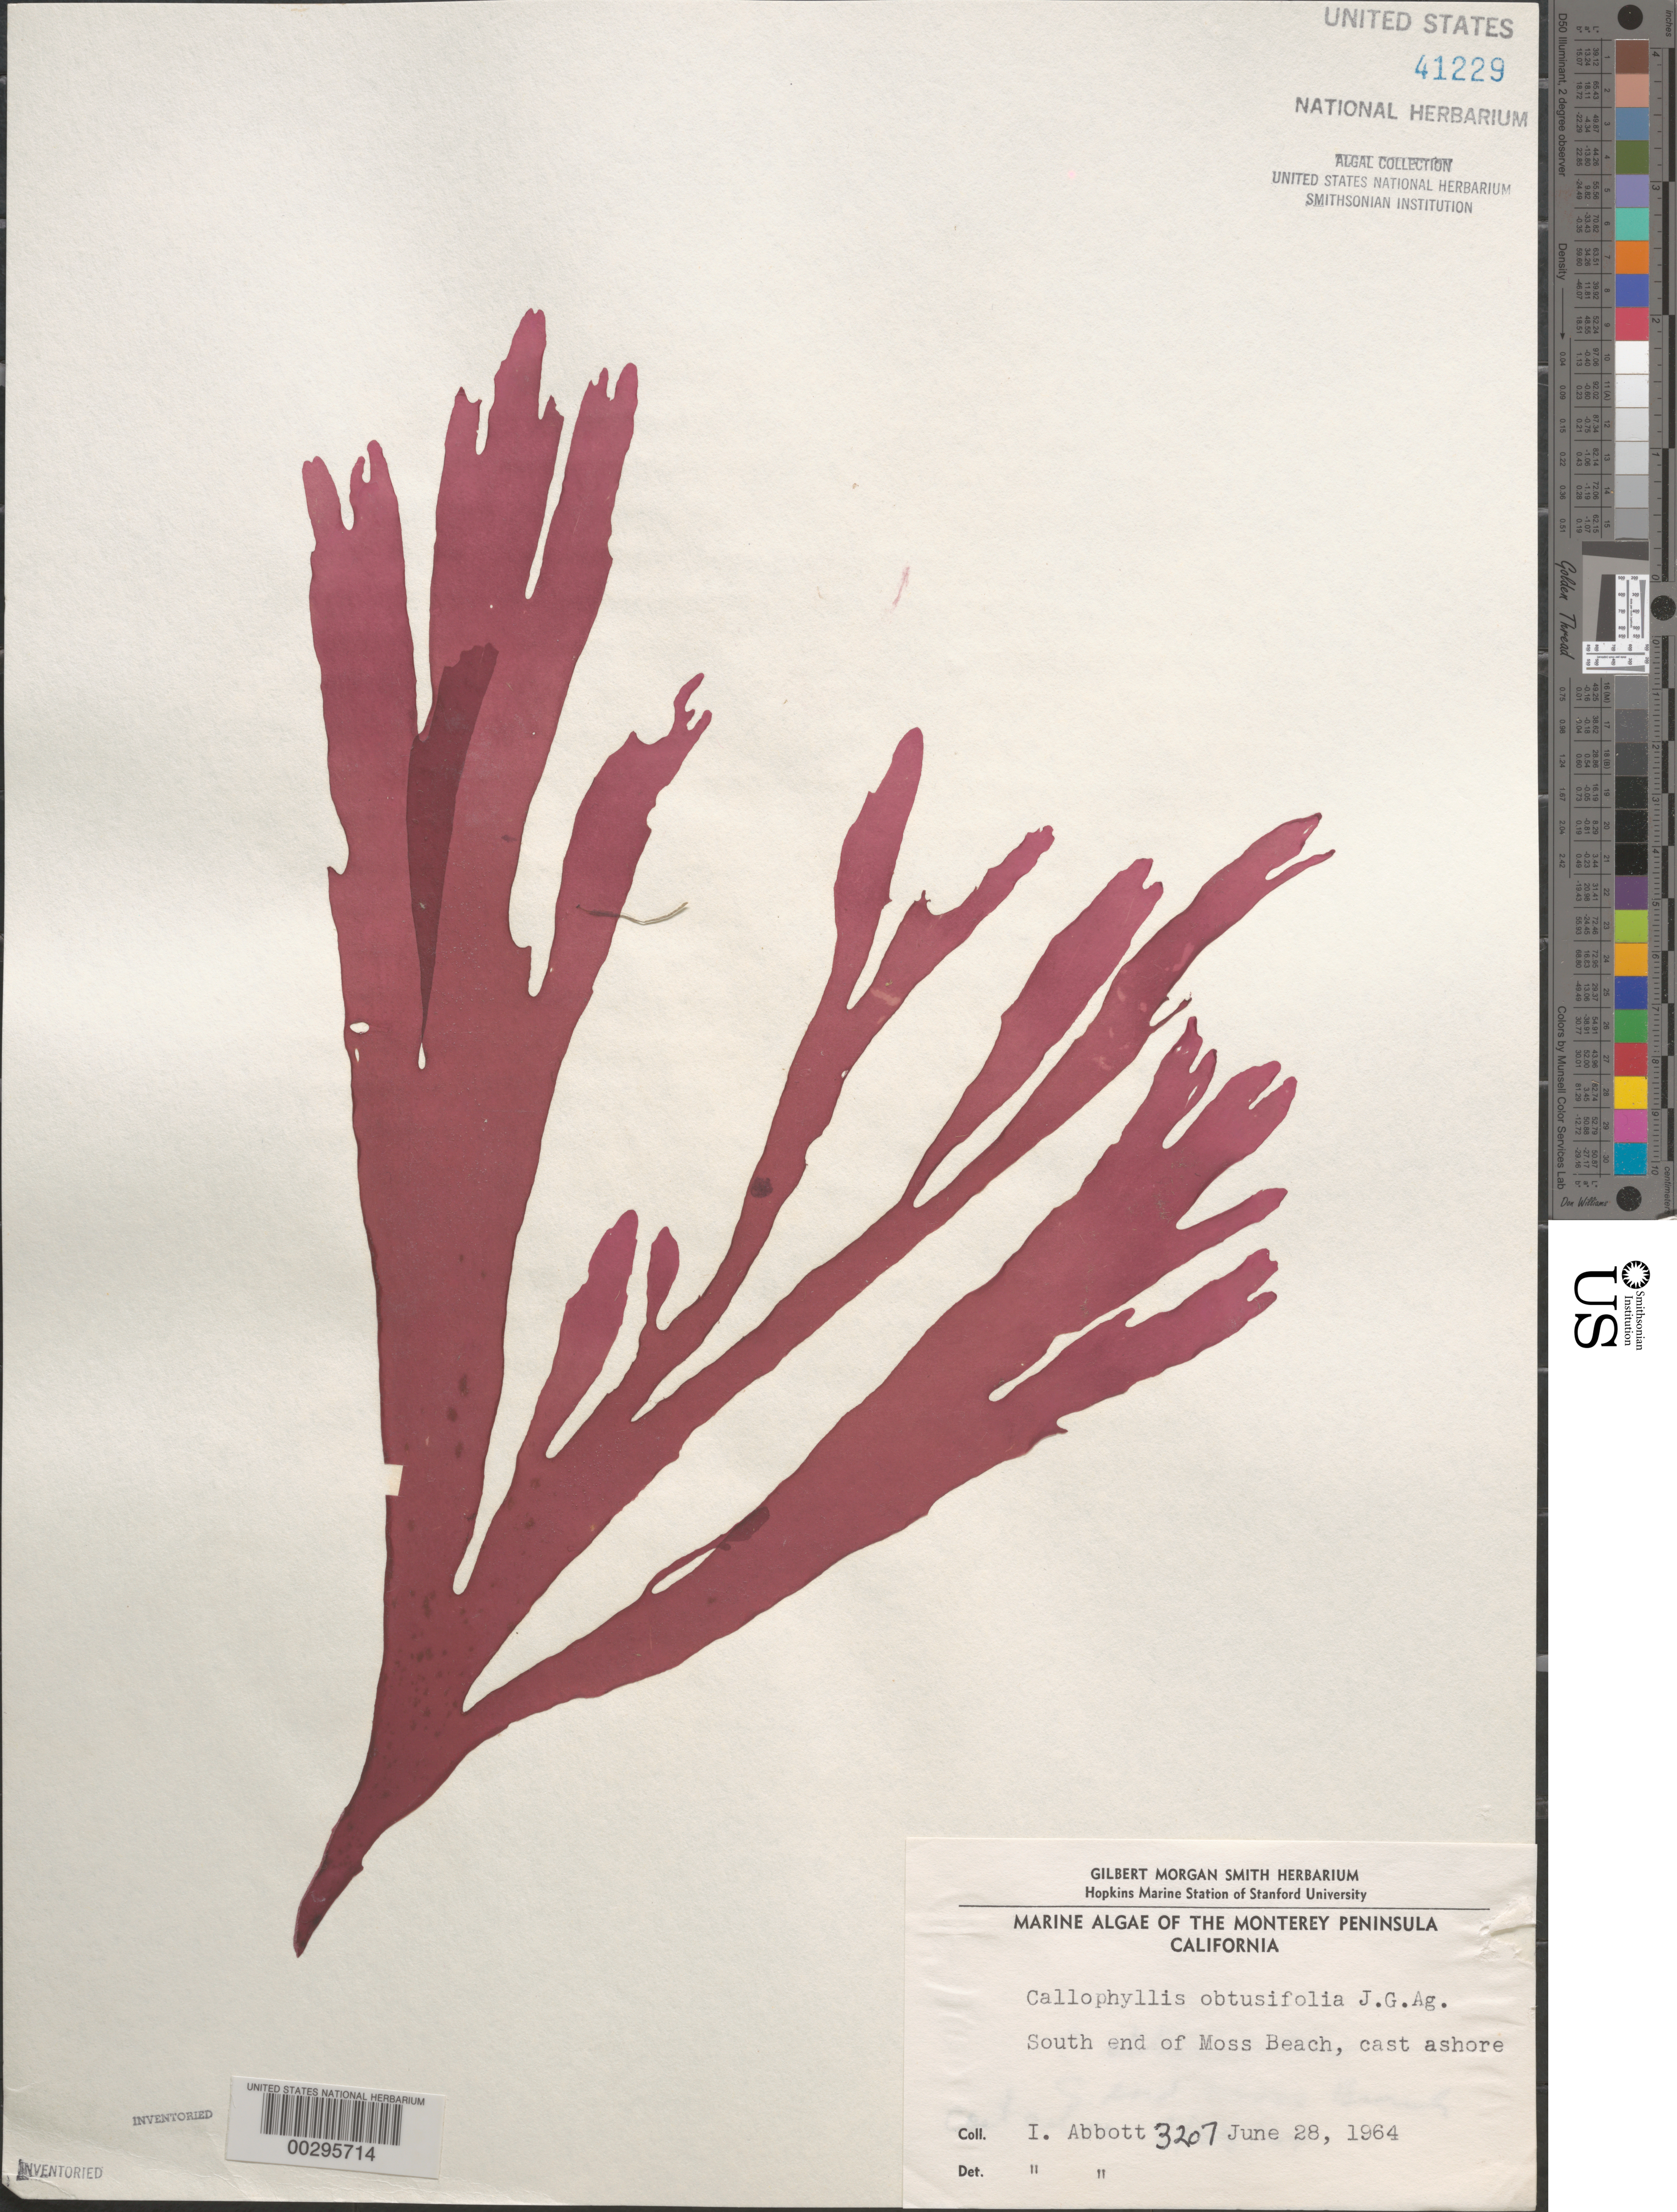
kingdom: Plantae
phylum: Rhodophyta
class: Florideophyceae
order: Gigartinales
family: Kallymeniaceae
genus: Callophyllis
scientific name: Callophyllis obtusifolia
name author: J. Agardh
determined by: Abbott, Isabella A.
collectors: I. A. Abbott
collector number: IAA 3207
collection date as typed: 28 Jun 1964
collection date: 1964-06-28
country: United States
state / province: California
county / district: Monterey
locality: Moss Beach, south end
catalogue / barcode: US 41229